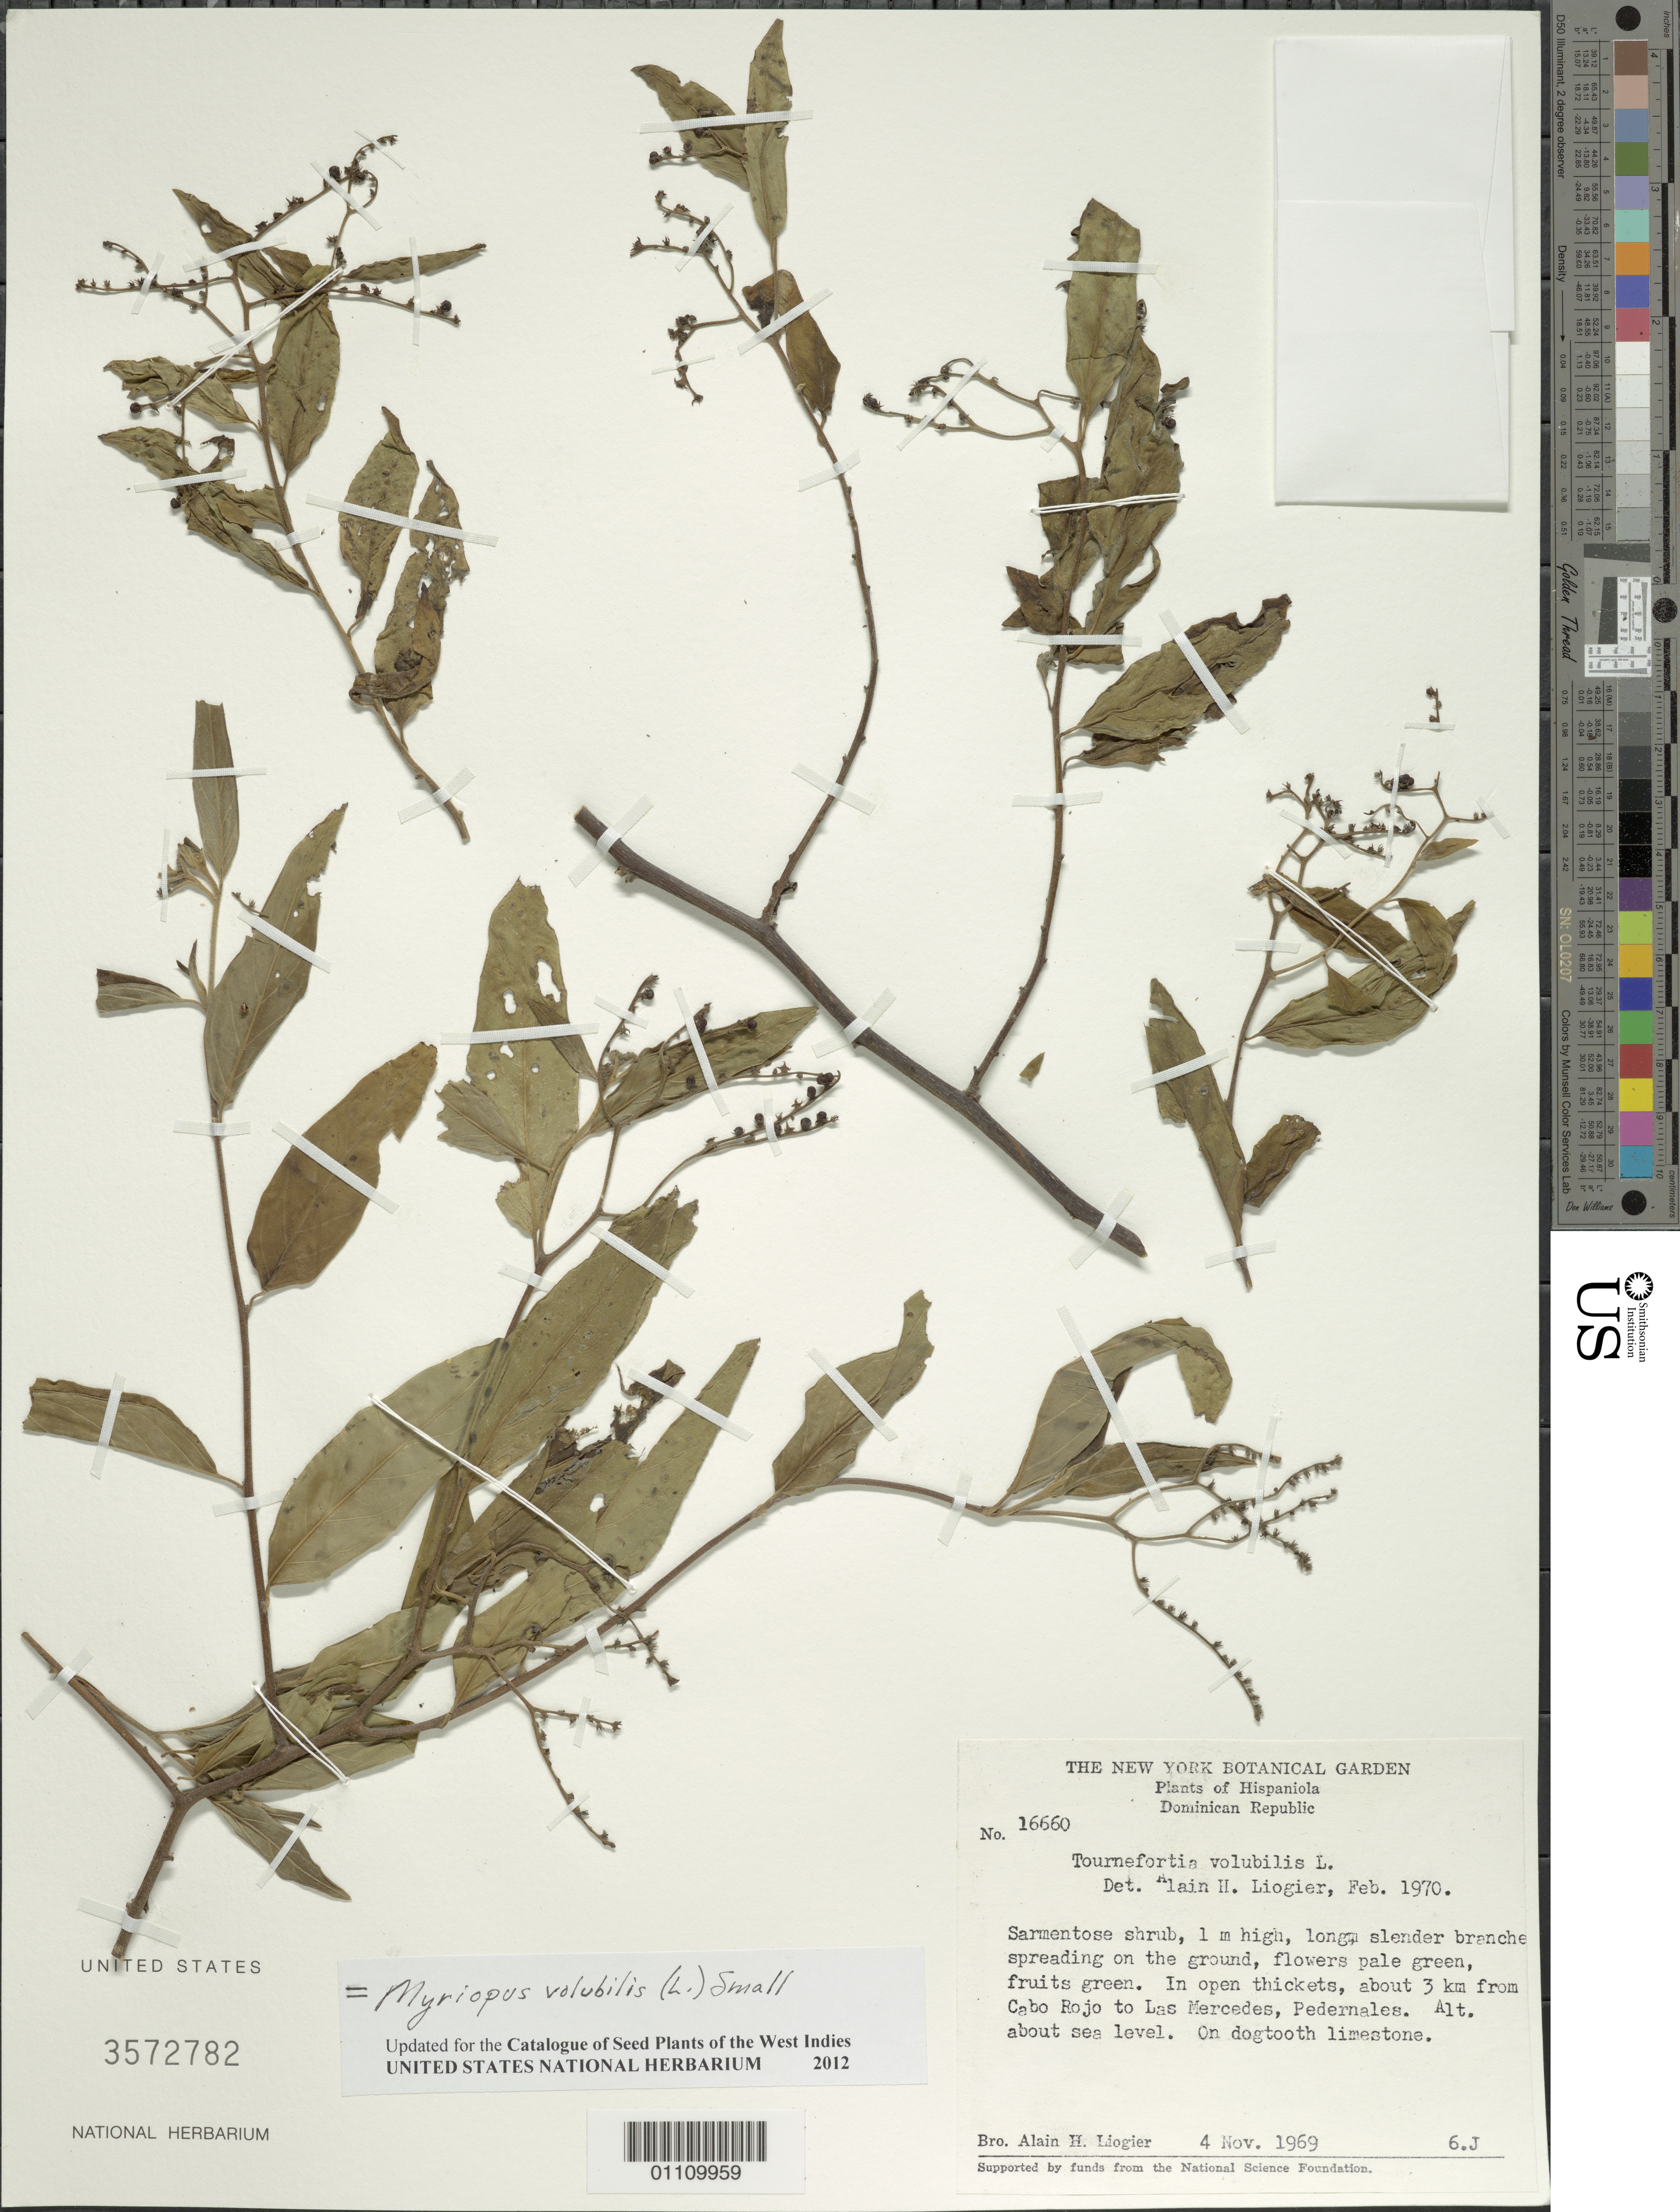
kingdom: Plantae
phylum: Tracheophyta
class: Magnoliopsida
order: Boraginales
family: Heliotropiaceae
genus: Myriopus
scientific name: Myriopus volubilis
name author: (L.) Small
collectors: A. H. Liogier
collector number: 16660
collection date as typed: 04 Nov 1969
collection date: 1969-11-04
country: Dominican Republic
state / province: Pedernales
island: Hispaniola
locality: Cabo Rojo, about 3 km from toward Las Mercedes, Pedernales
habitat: In open thickets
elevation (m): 0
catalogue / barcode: US 3572782